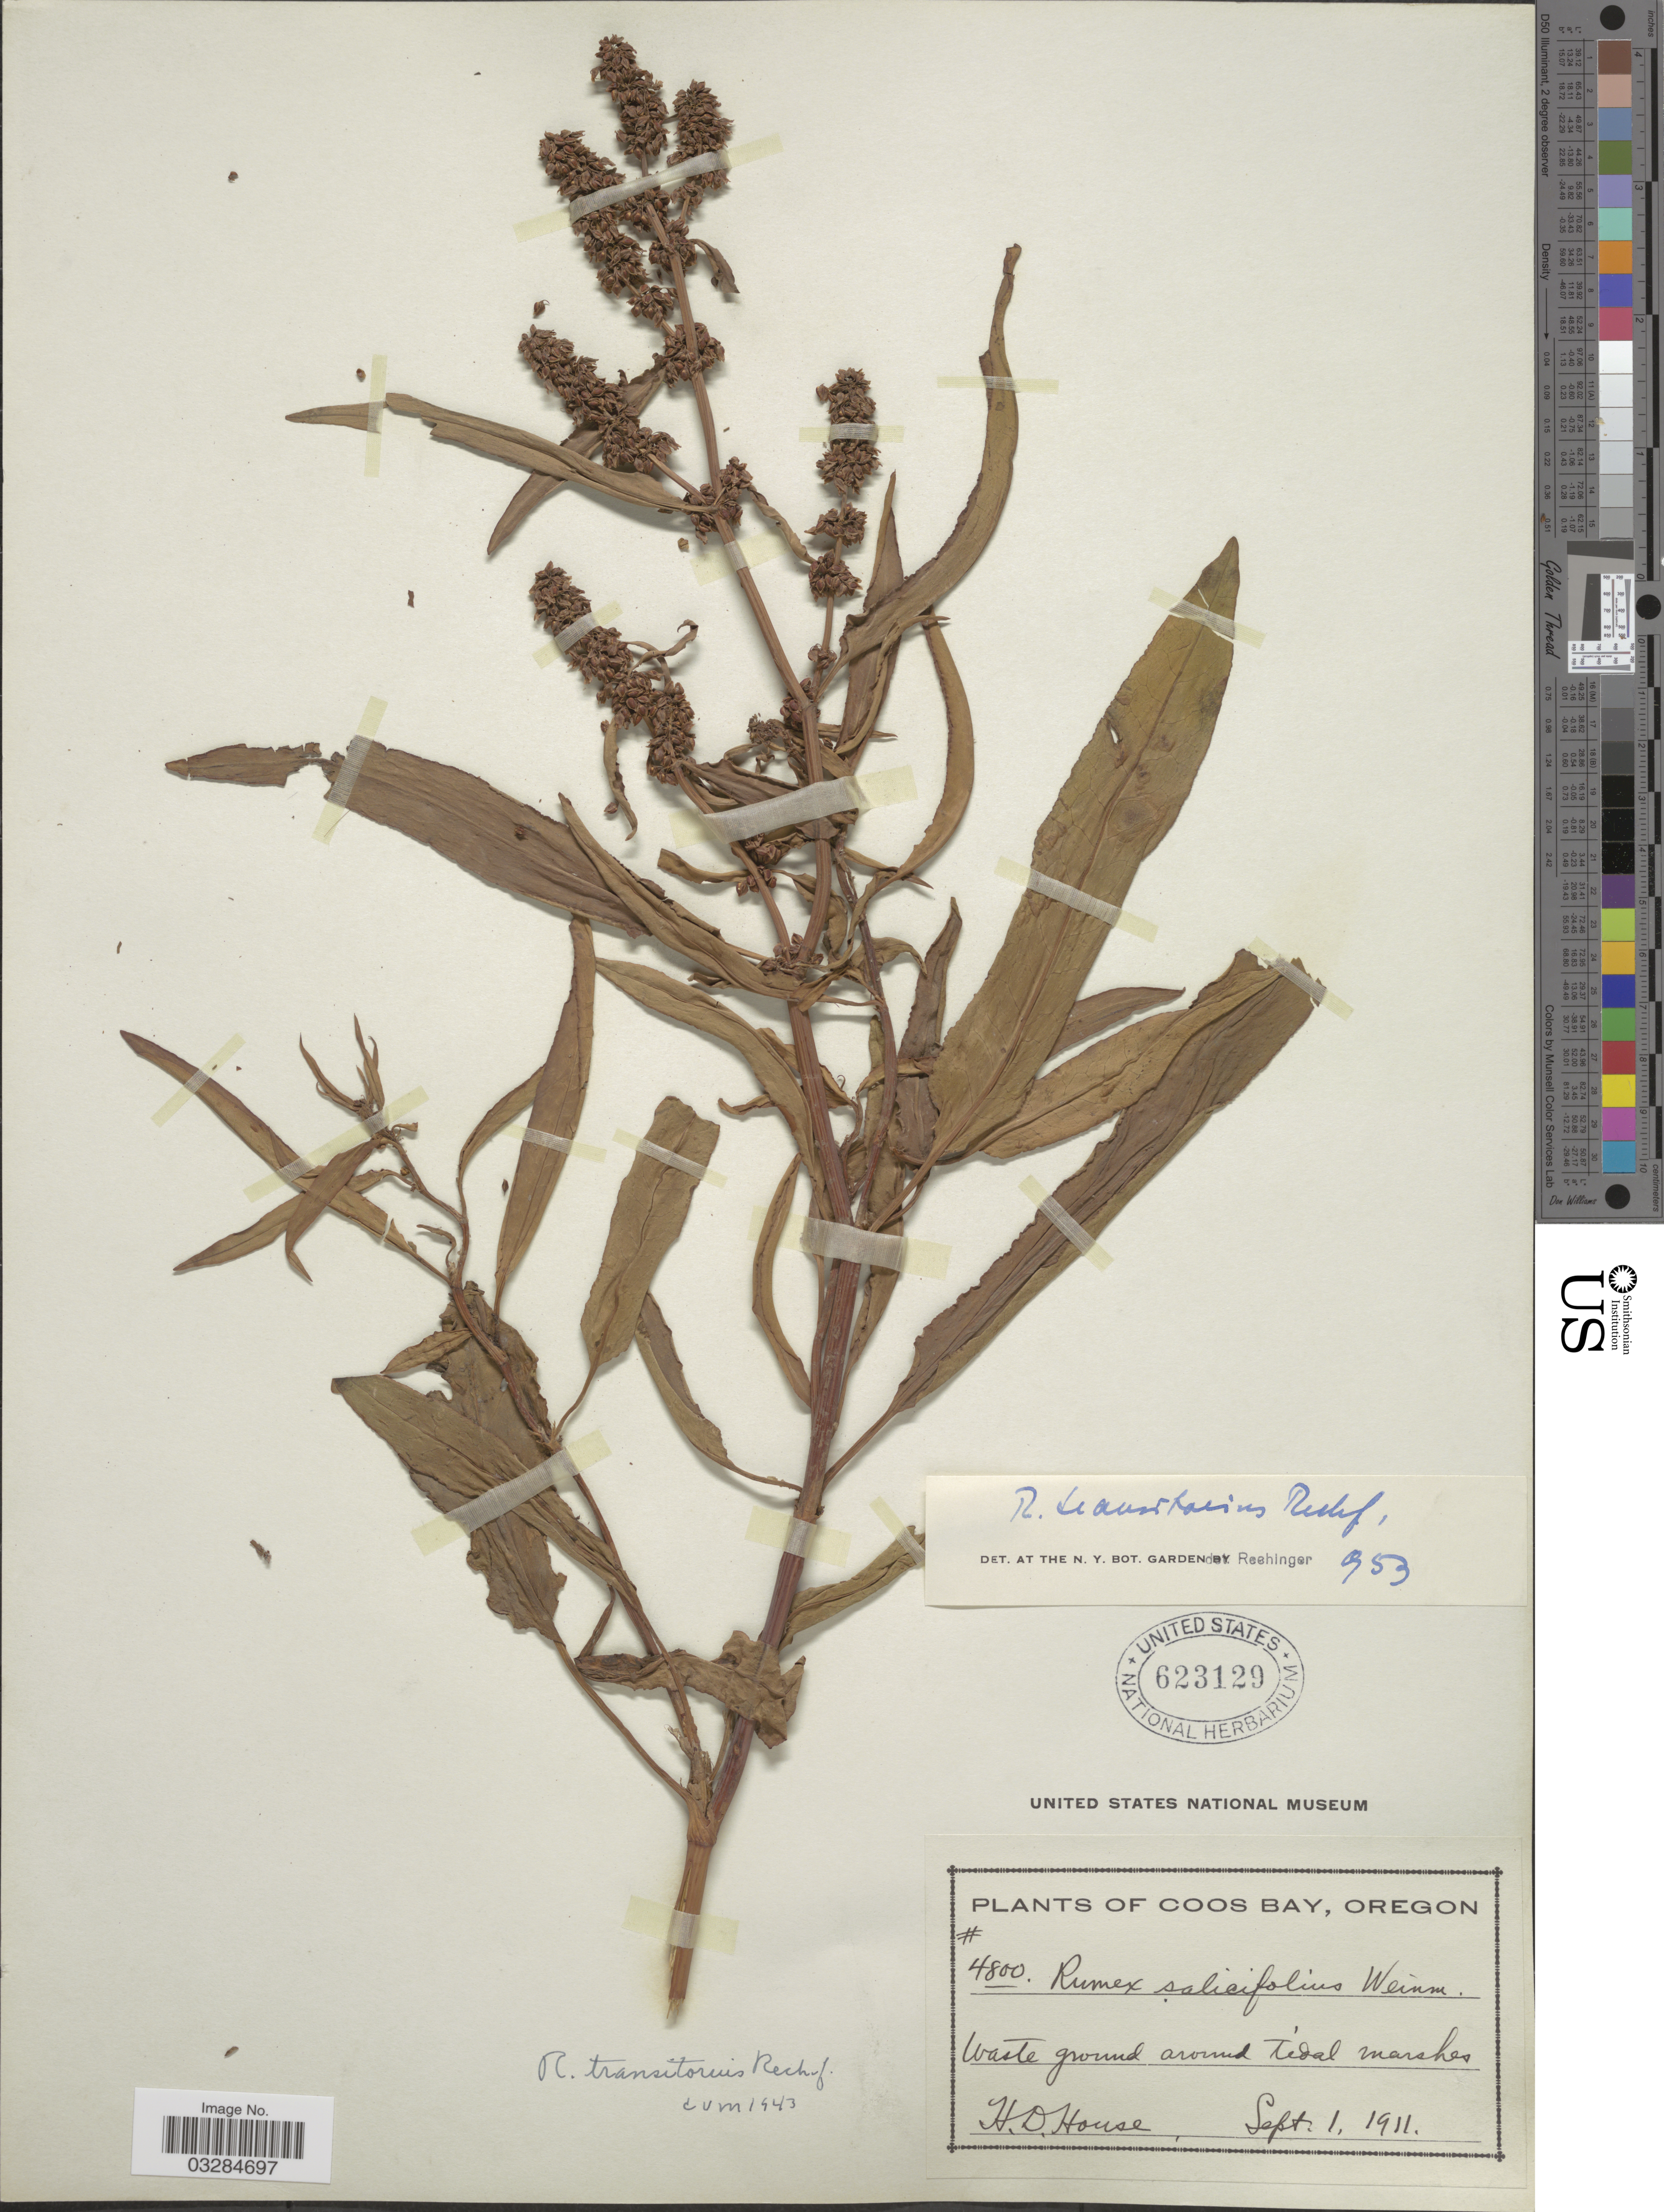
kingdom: Plantae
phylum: Tracheophyta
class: Magnoliopsida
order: Caryophyllales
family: Polygonaceae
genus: Rumex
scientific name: Rumex transitorius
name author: Rech. f.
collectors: H. D. House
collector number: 4800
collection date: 1911-09-01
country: United States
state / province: Oregon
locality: Coos Bay. Around Tidal marshes.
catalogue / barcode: US 623129